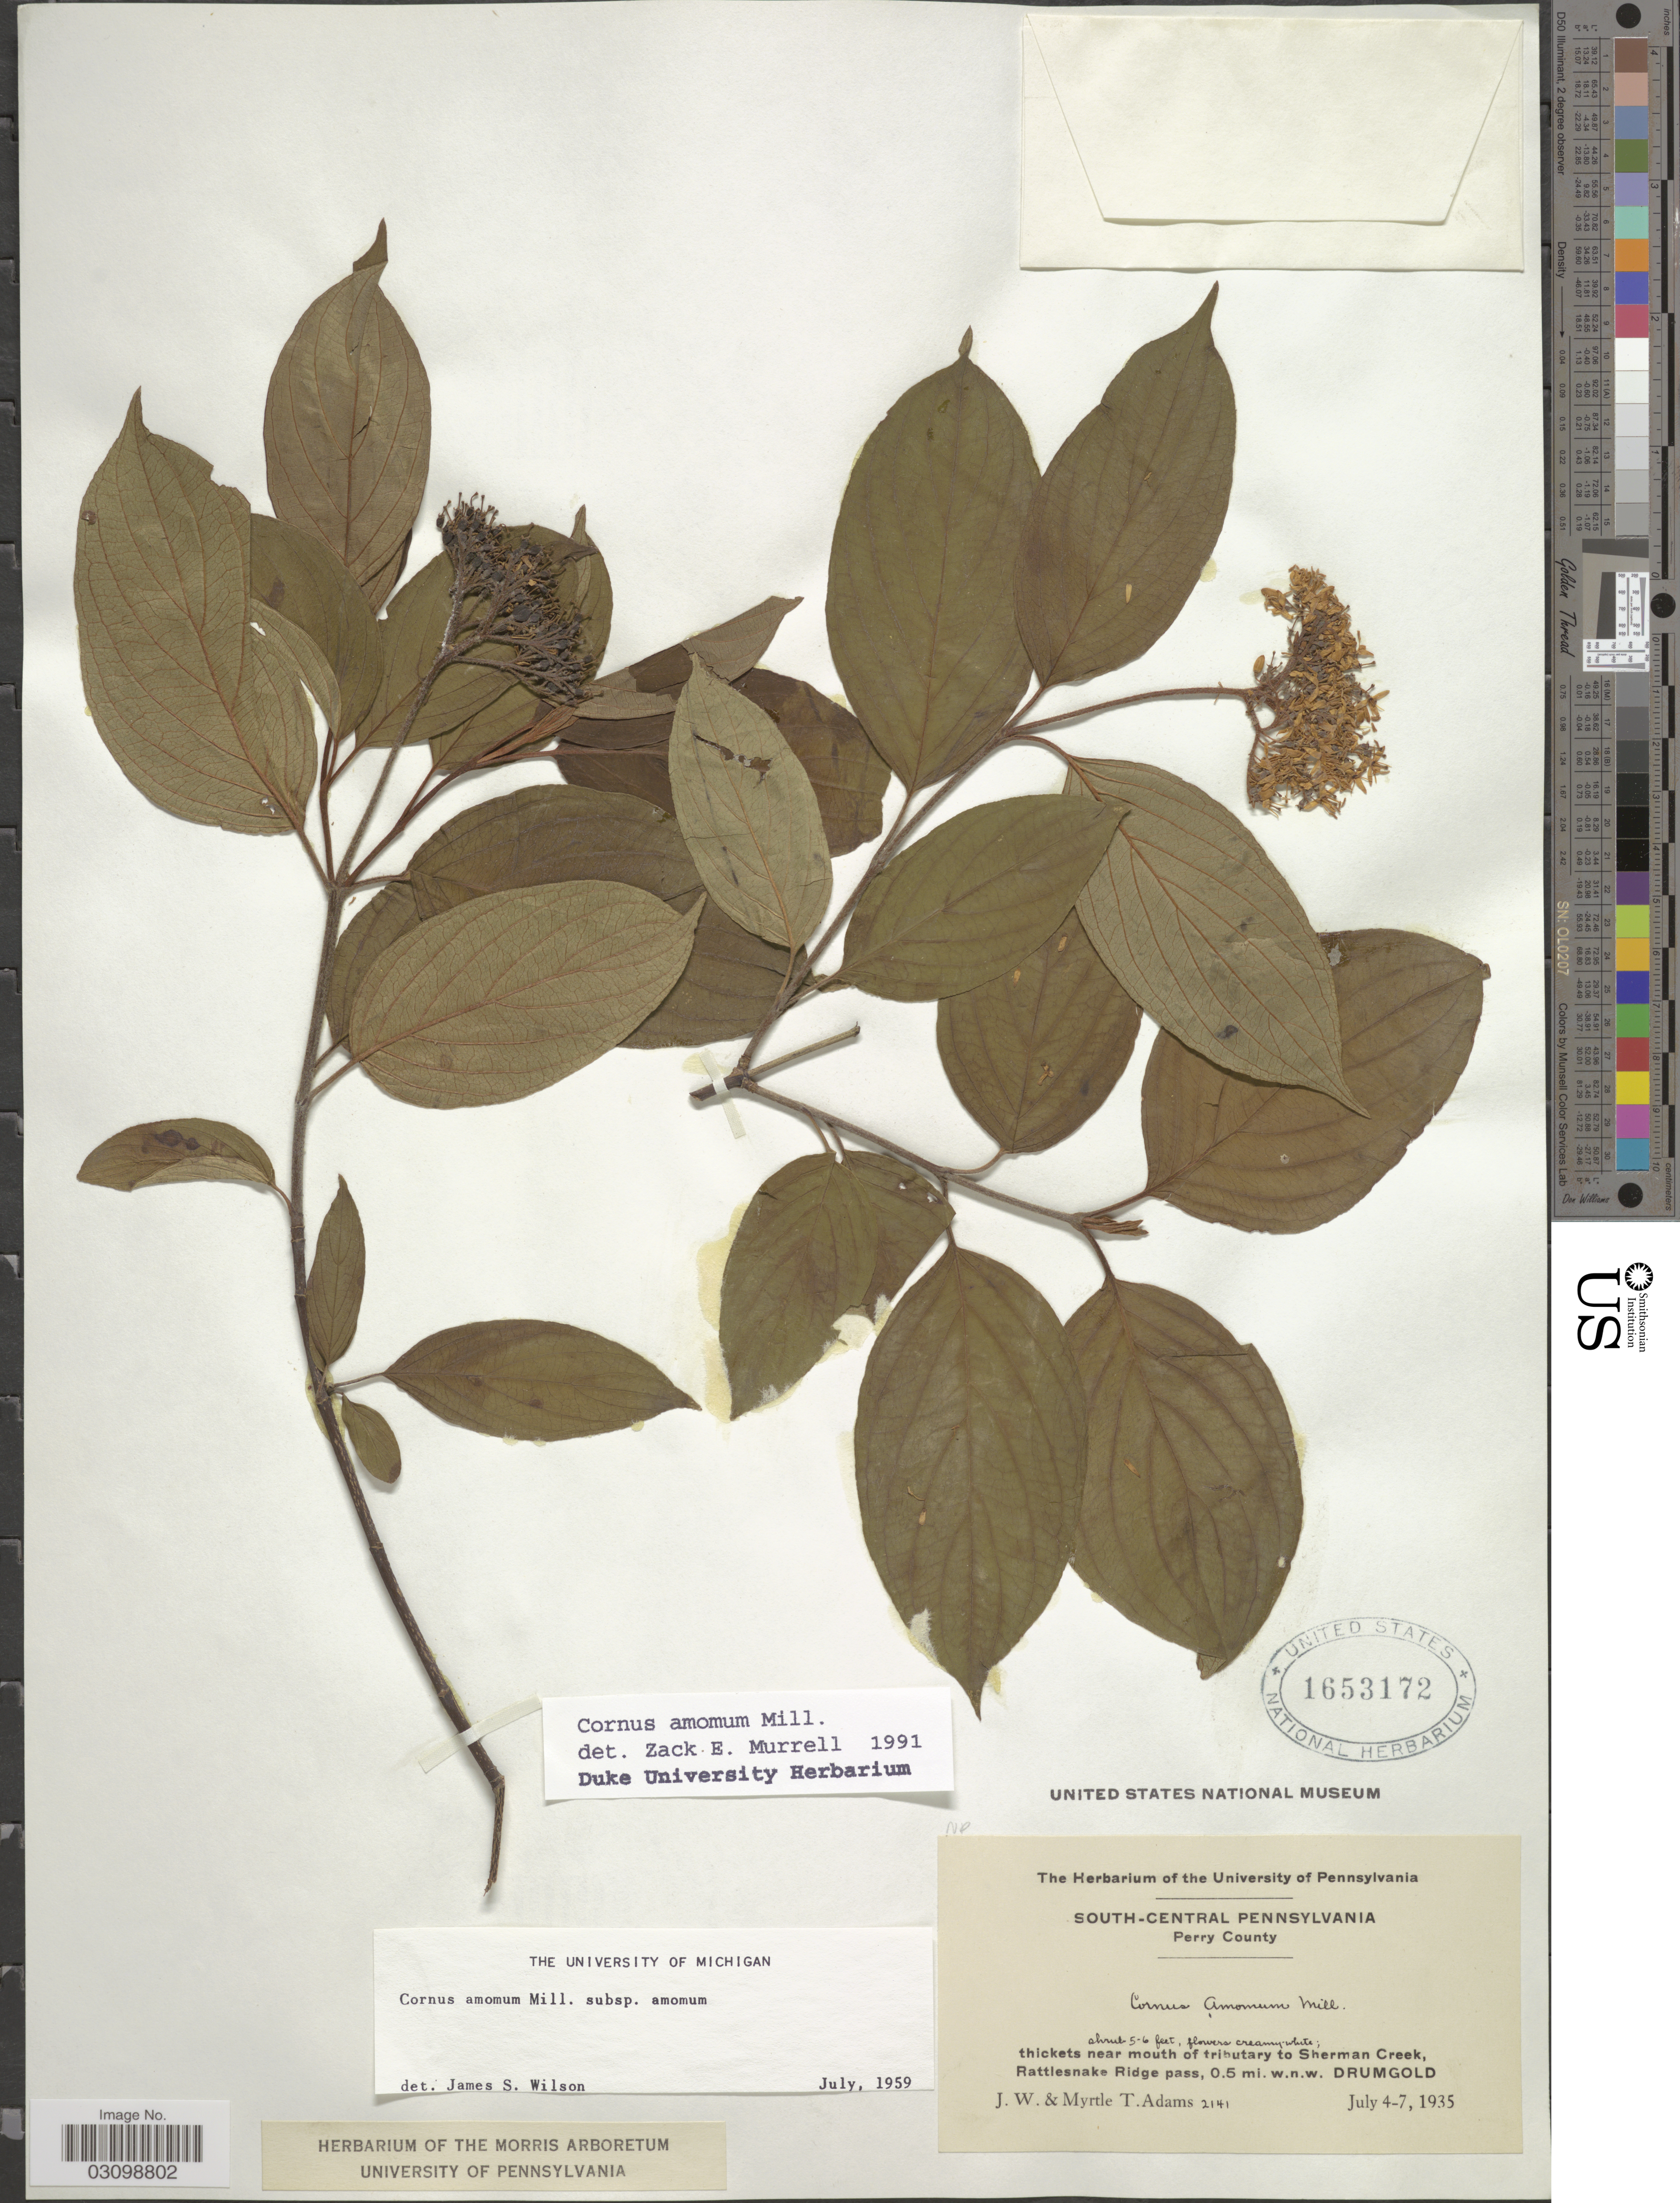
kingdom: Plantae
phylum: Tracheophyta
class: Magnoliopsida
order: Cornales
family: Cornaceae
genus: Cornus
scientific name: Cornus amomum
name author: Mill.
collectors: J. Adams & M. T. Adams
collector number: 2141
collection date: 1935-07-04/1935-07-07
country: United States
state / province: Pennsylvania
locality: South-Central Pennsylvania. Perry County. Thickets near mouth of tributary to Sherman Creek, Rattlesnake Ridge pass, 0.5 mi. w.n.w. Drumgold.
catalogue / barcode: US 1653172